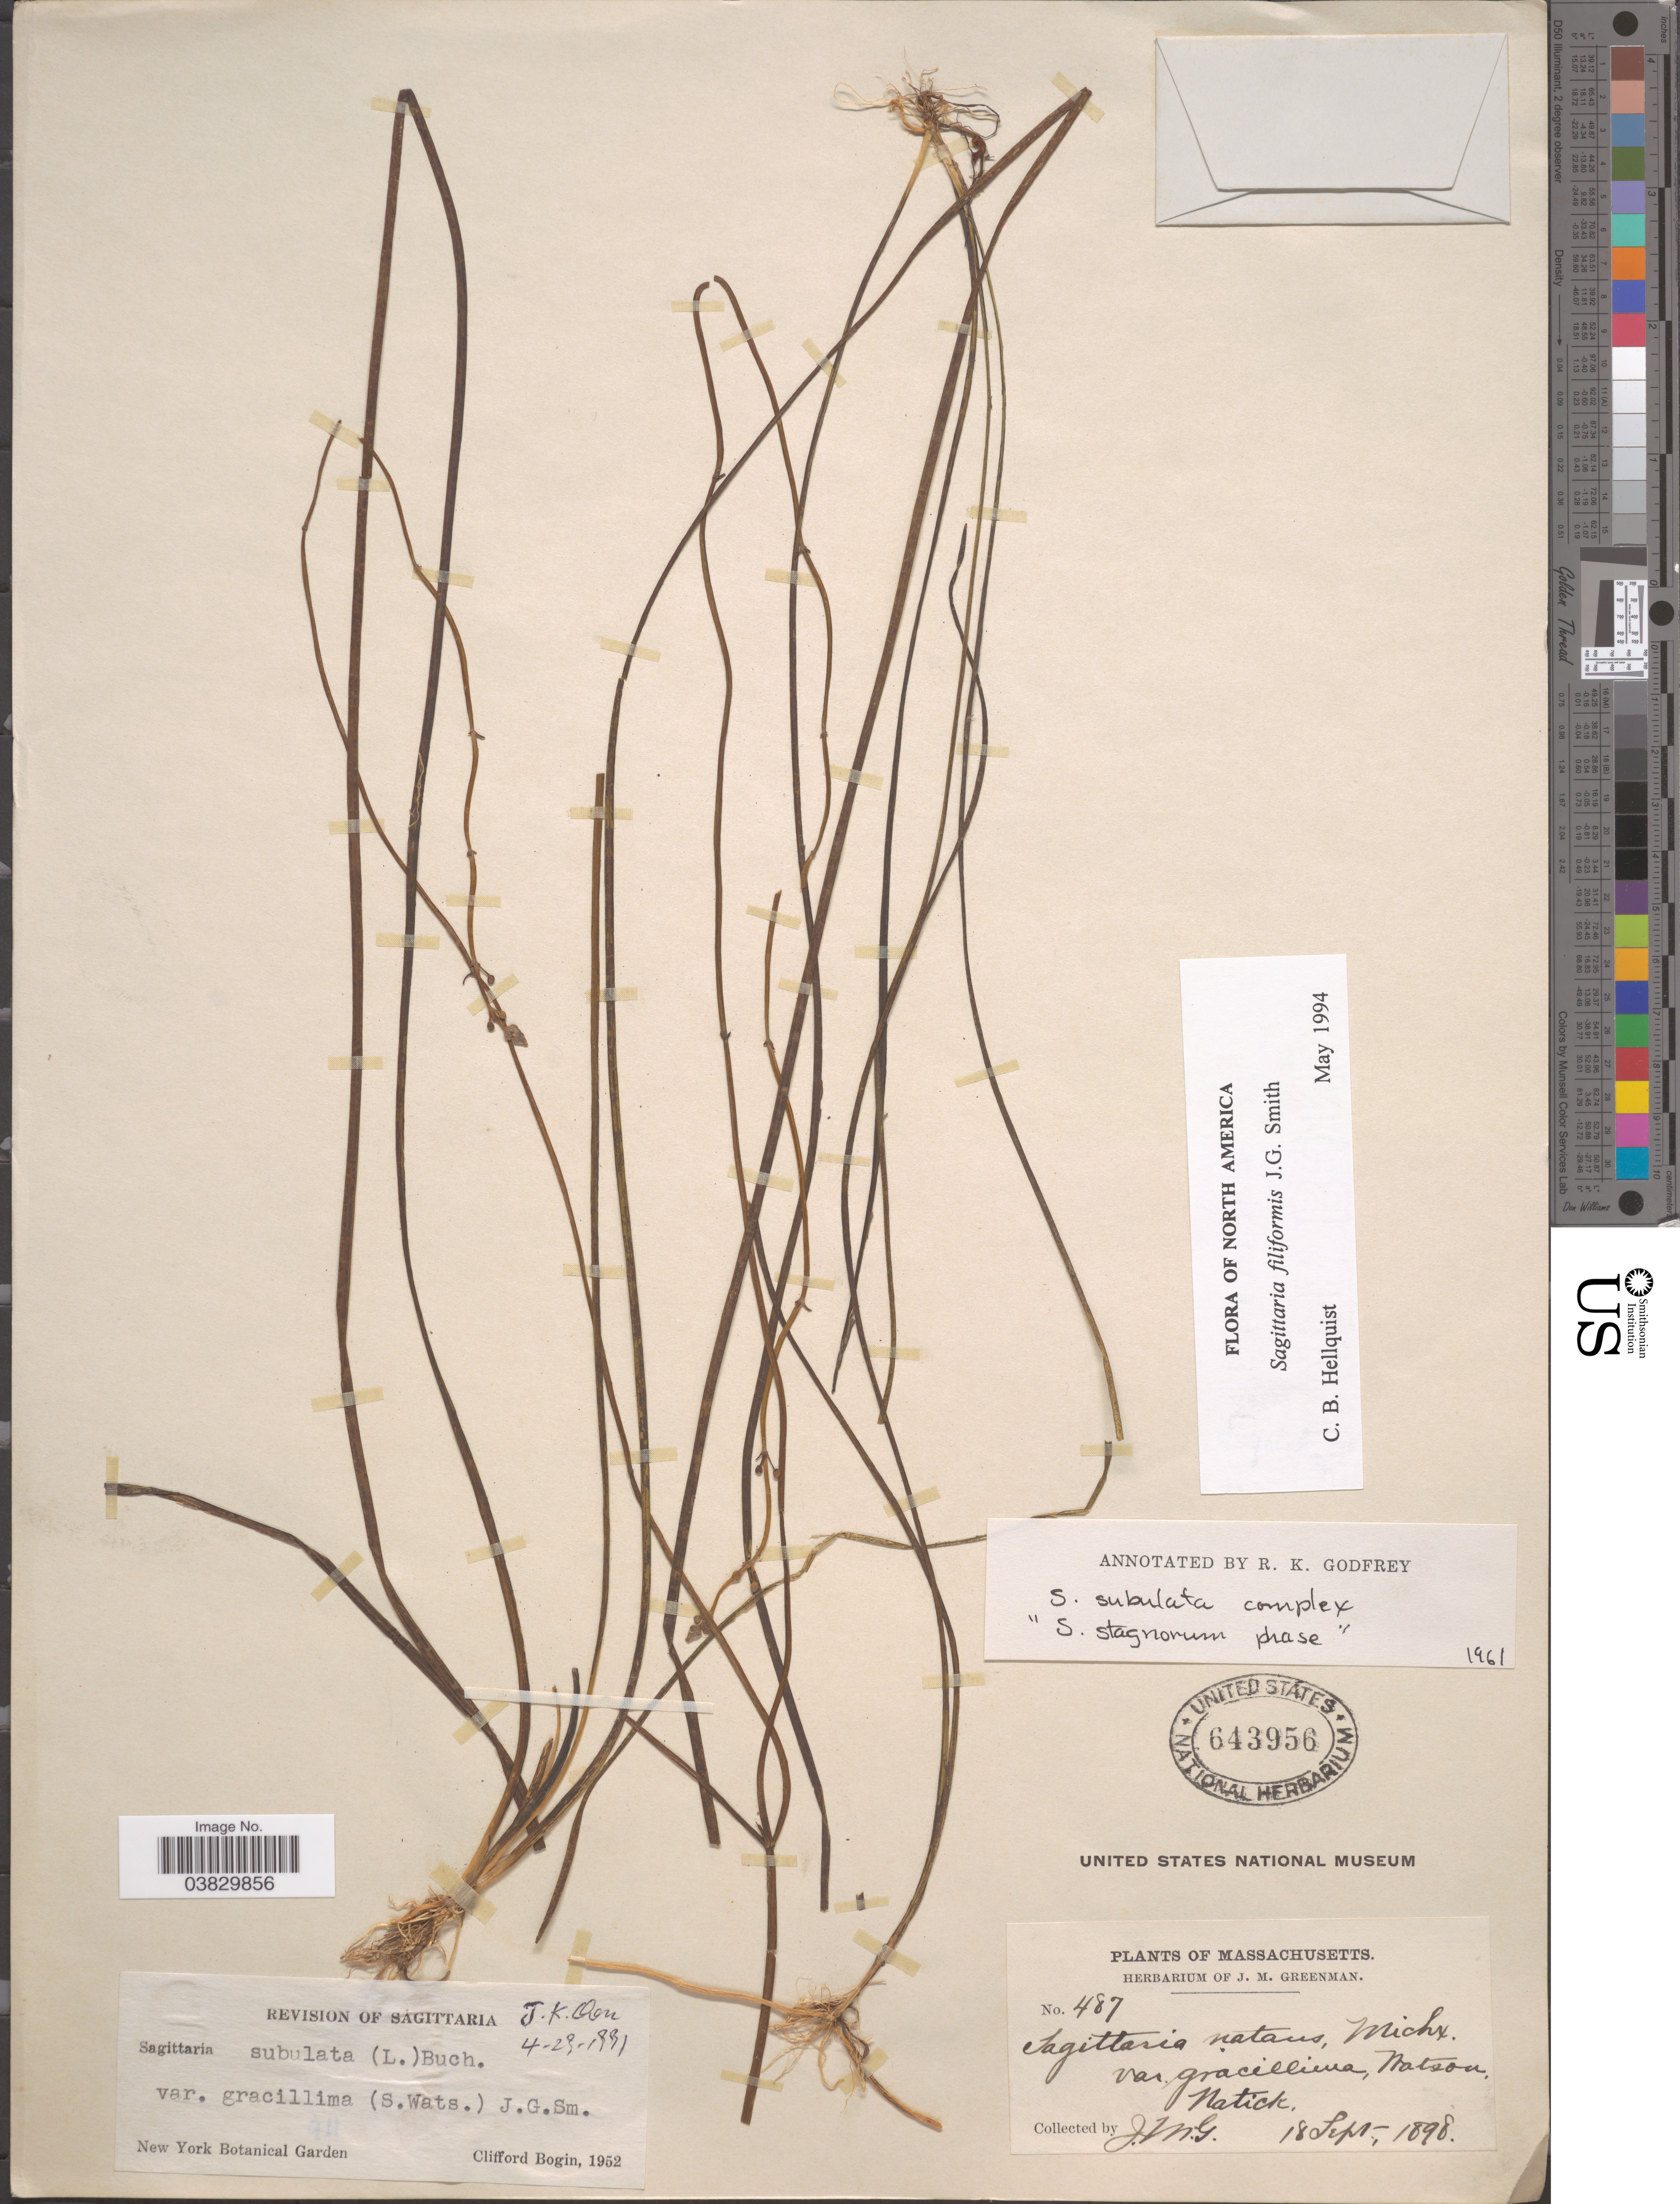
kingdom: Plantae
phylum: Tracheophyta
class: Liliopsida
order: Alismatales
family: Alismataceae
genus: Sagittaria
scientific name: Sagittaria filiformis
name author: J.G. Sm.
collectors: J. M. Greenman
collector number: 487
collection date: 1898-09-18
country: United States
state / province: Massachusetts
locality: Natick.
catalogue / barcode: US 643956